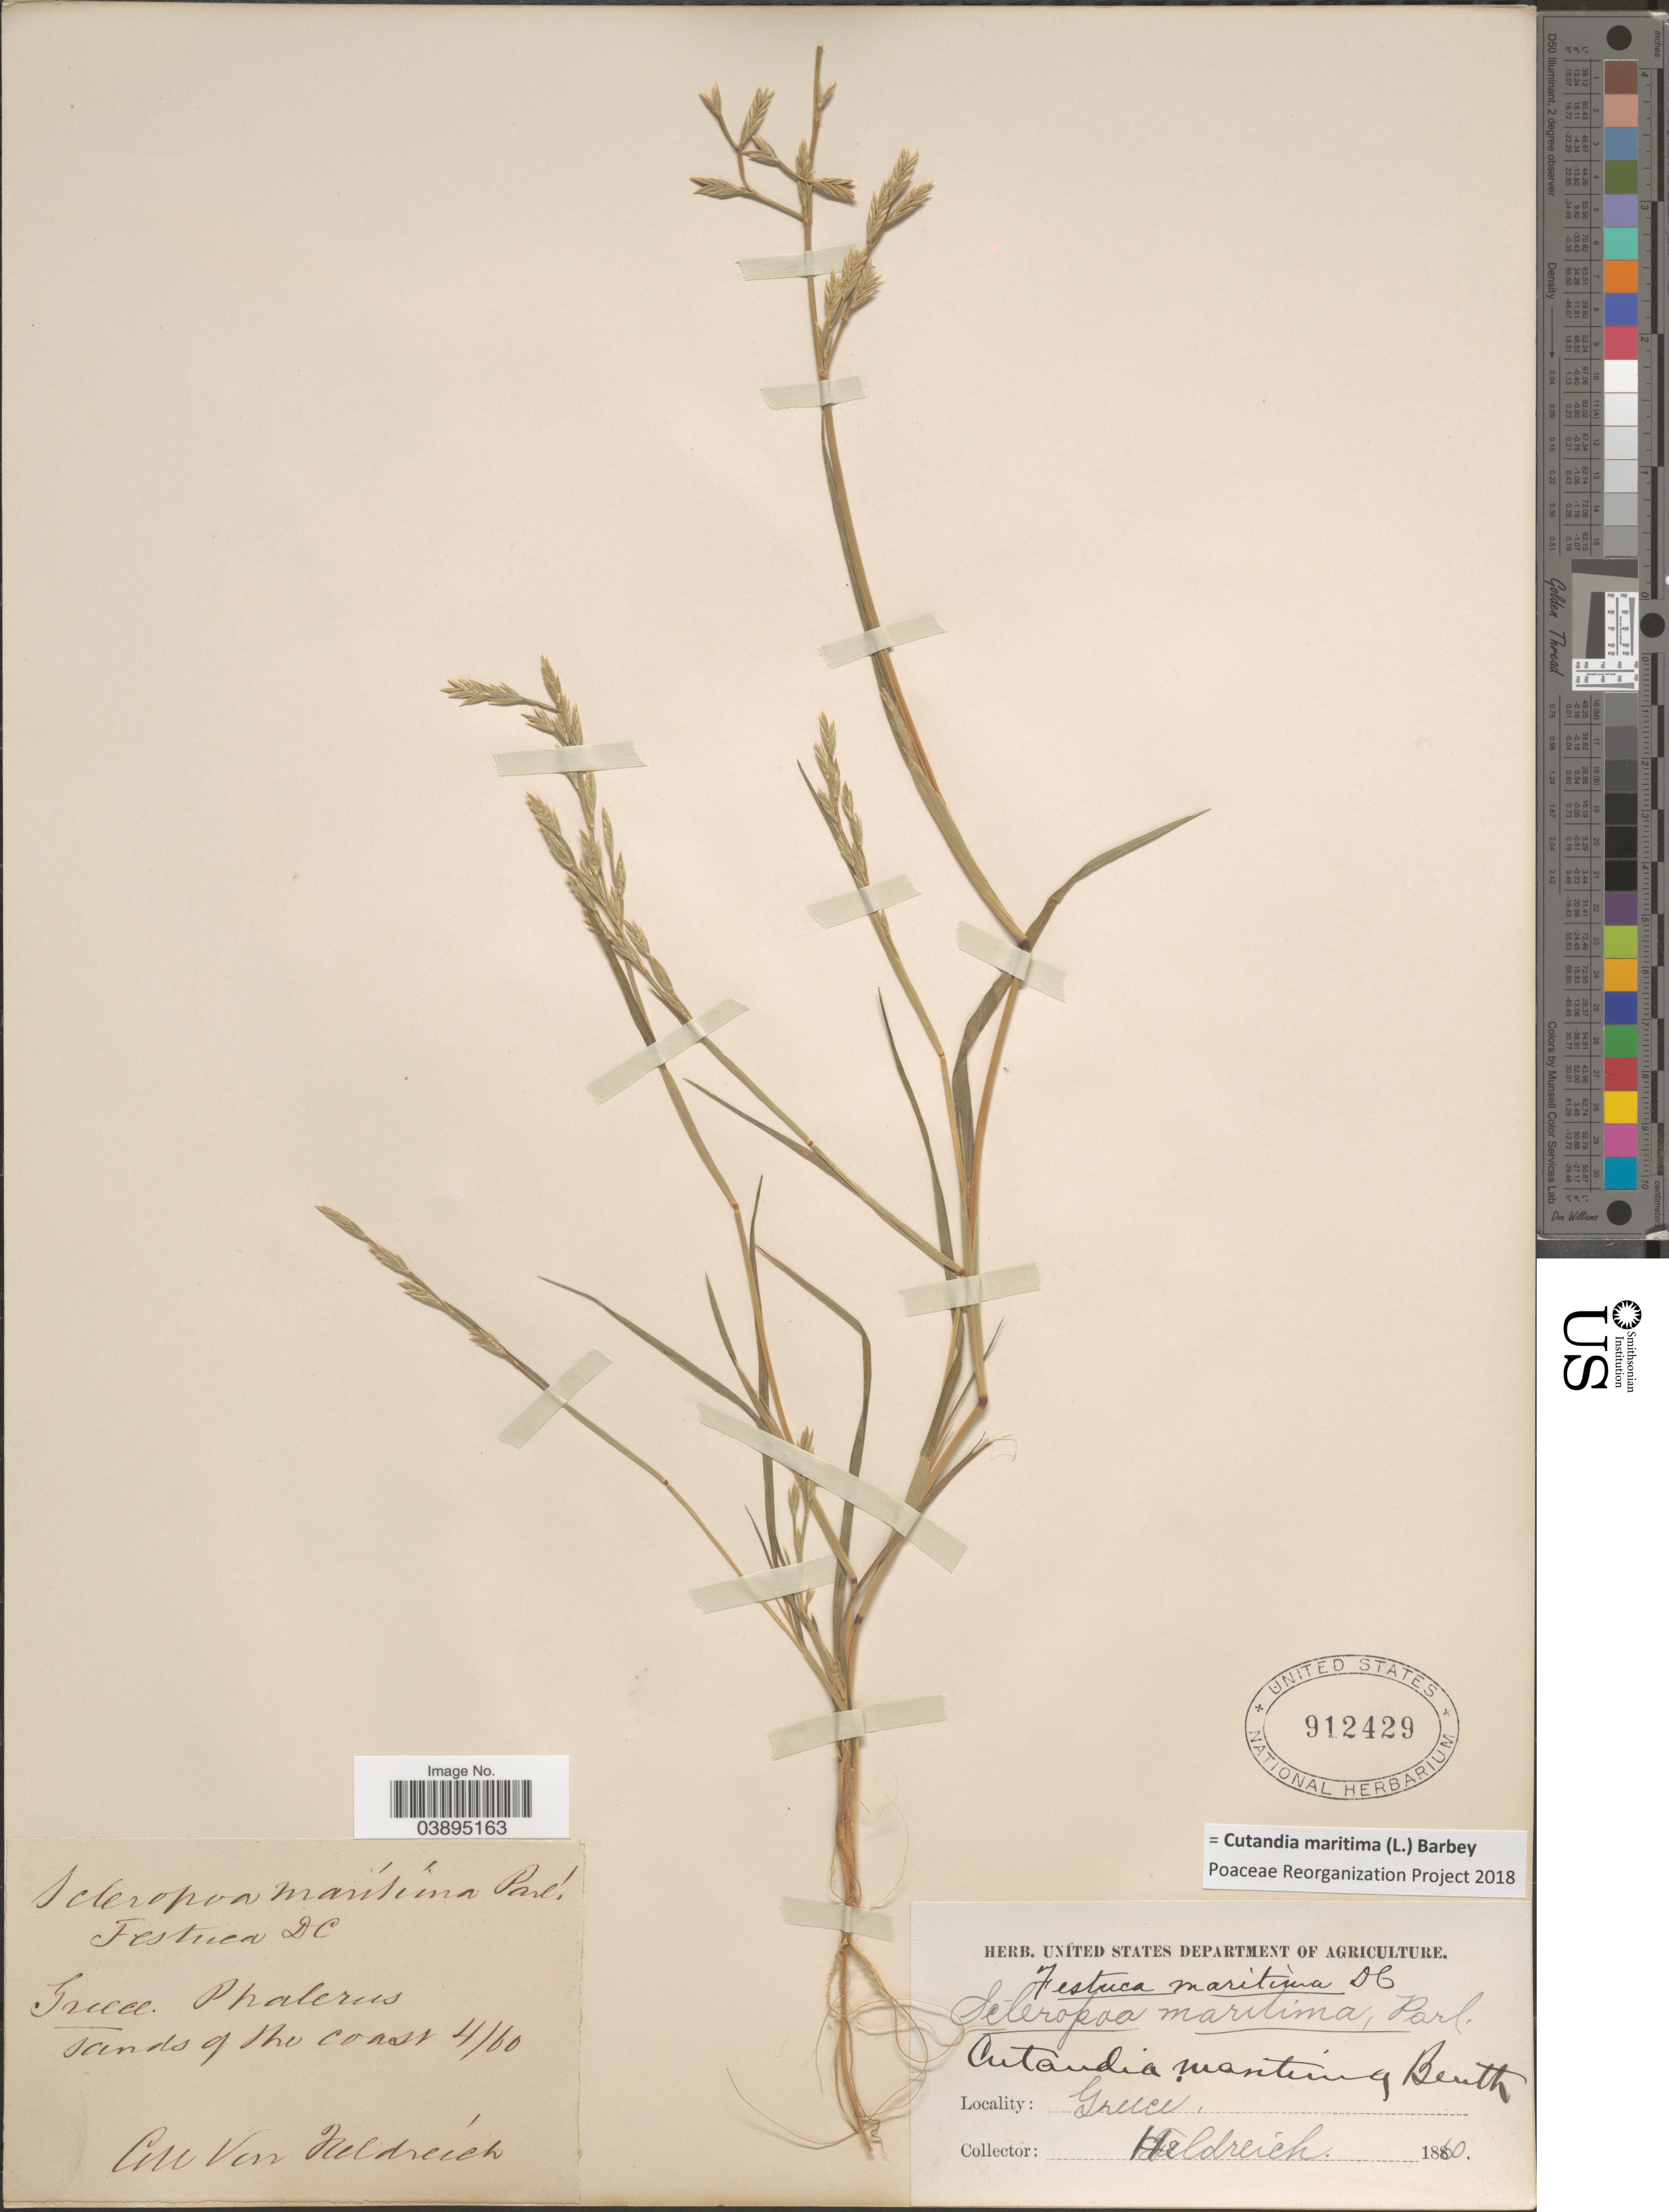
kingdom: Plantae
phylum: Tracheophyta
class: Liliopsida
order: Poales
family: Poaceae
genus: Cutandia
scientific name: Cutandia maritima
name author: (L.) Barbey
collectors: Heldreich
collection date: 1860-04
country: Greece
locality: Phalerus. Sands of the coast.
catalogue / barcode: US 912429